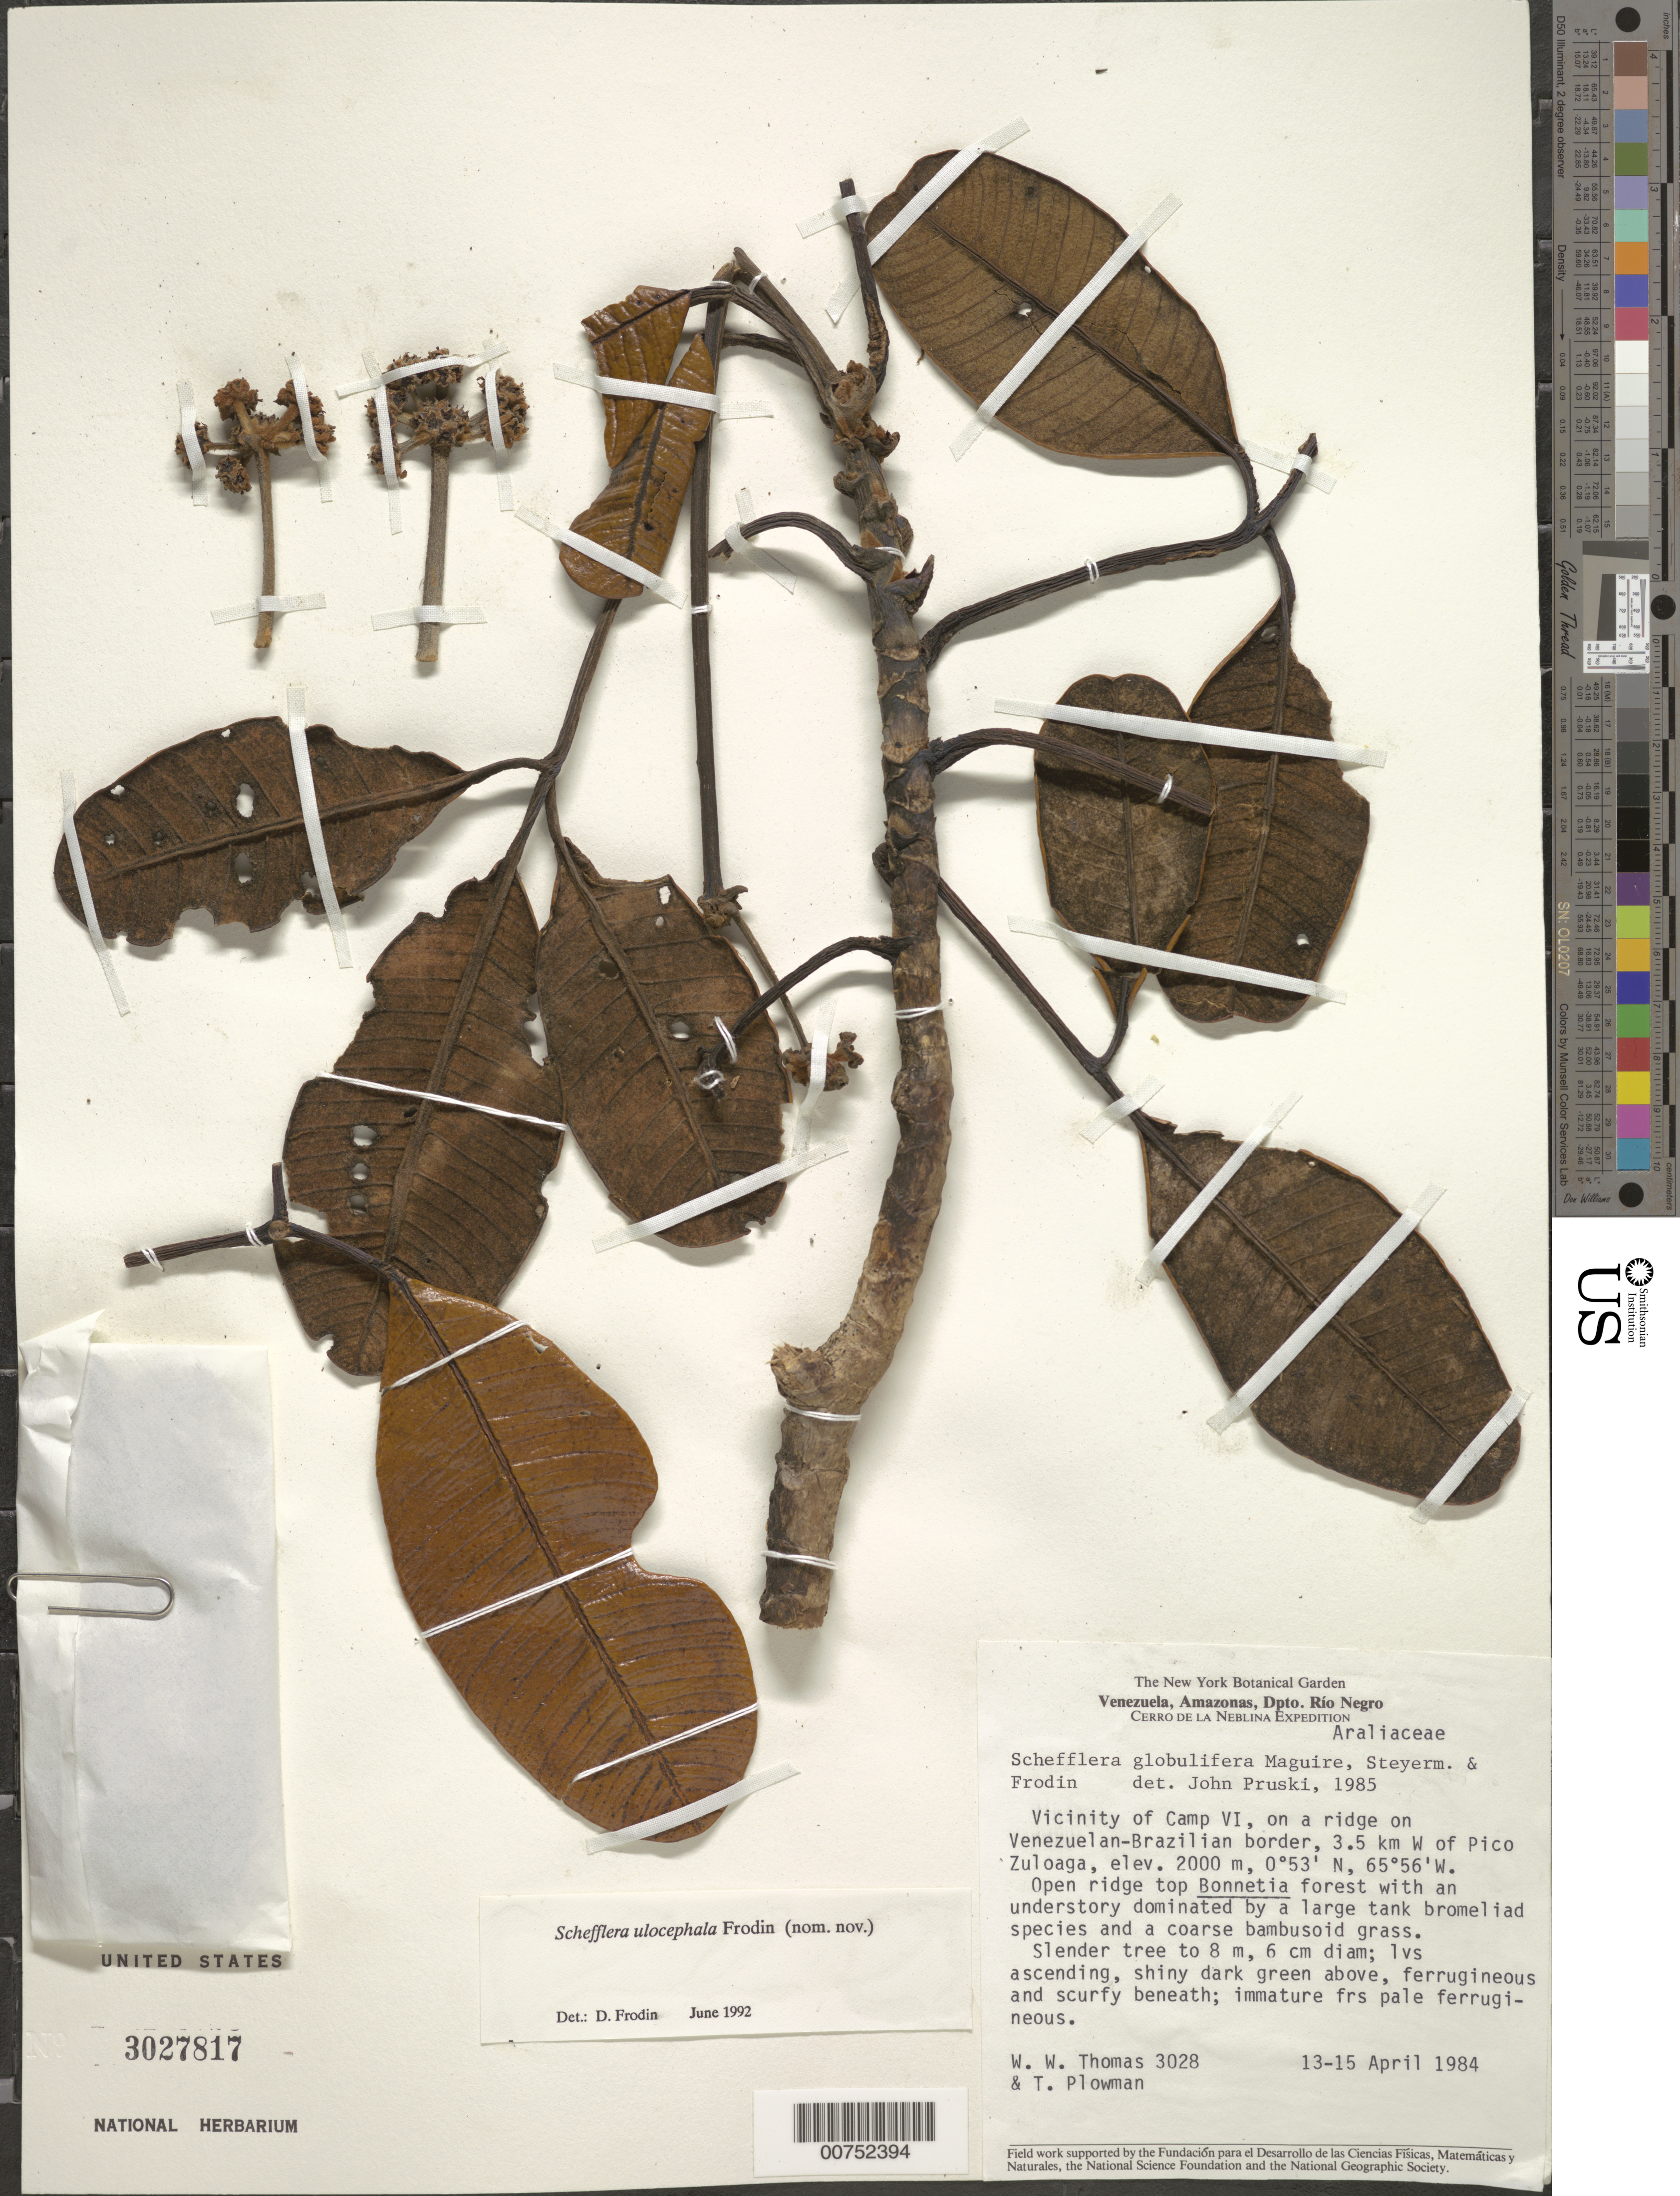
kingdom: Plantae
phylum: Tracheophyta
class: Magnoliopsida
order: Apiales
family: Araliaceae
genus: Schefflera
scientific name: Schefflera ulocephala var. glandulicalyx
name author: Frodin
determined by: Steyermark, Julian A., (VEN)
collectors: W. W. Thomas & T. Plowman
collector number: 3028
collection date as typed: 13-Apr-78 to 15-Apr-78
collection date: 1978-04-13/1978-04-15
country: Venezuela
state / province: Amazonas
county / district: Río Negro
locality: Pico Zuloga, 3.5 km W of, near Camp VI, Venezuelan-Brazilian border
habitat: Bonnetia forest with an understory dominated by a large tank bromeliad species and a coarse bambusoid grass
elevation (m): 2000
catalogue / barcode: US 3027817